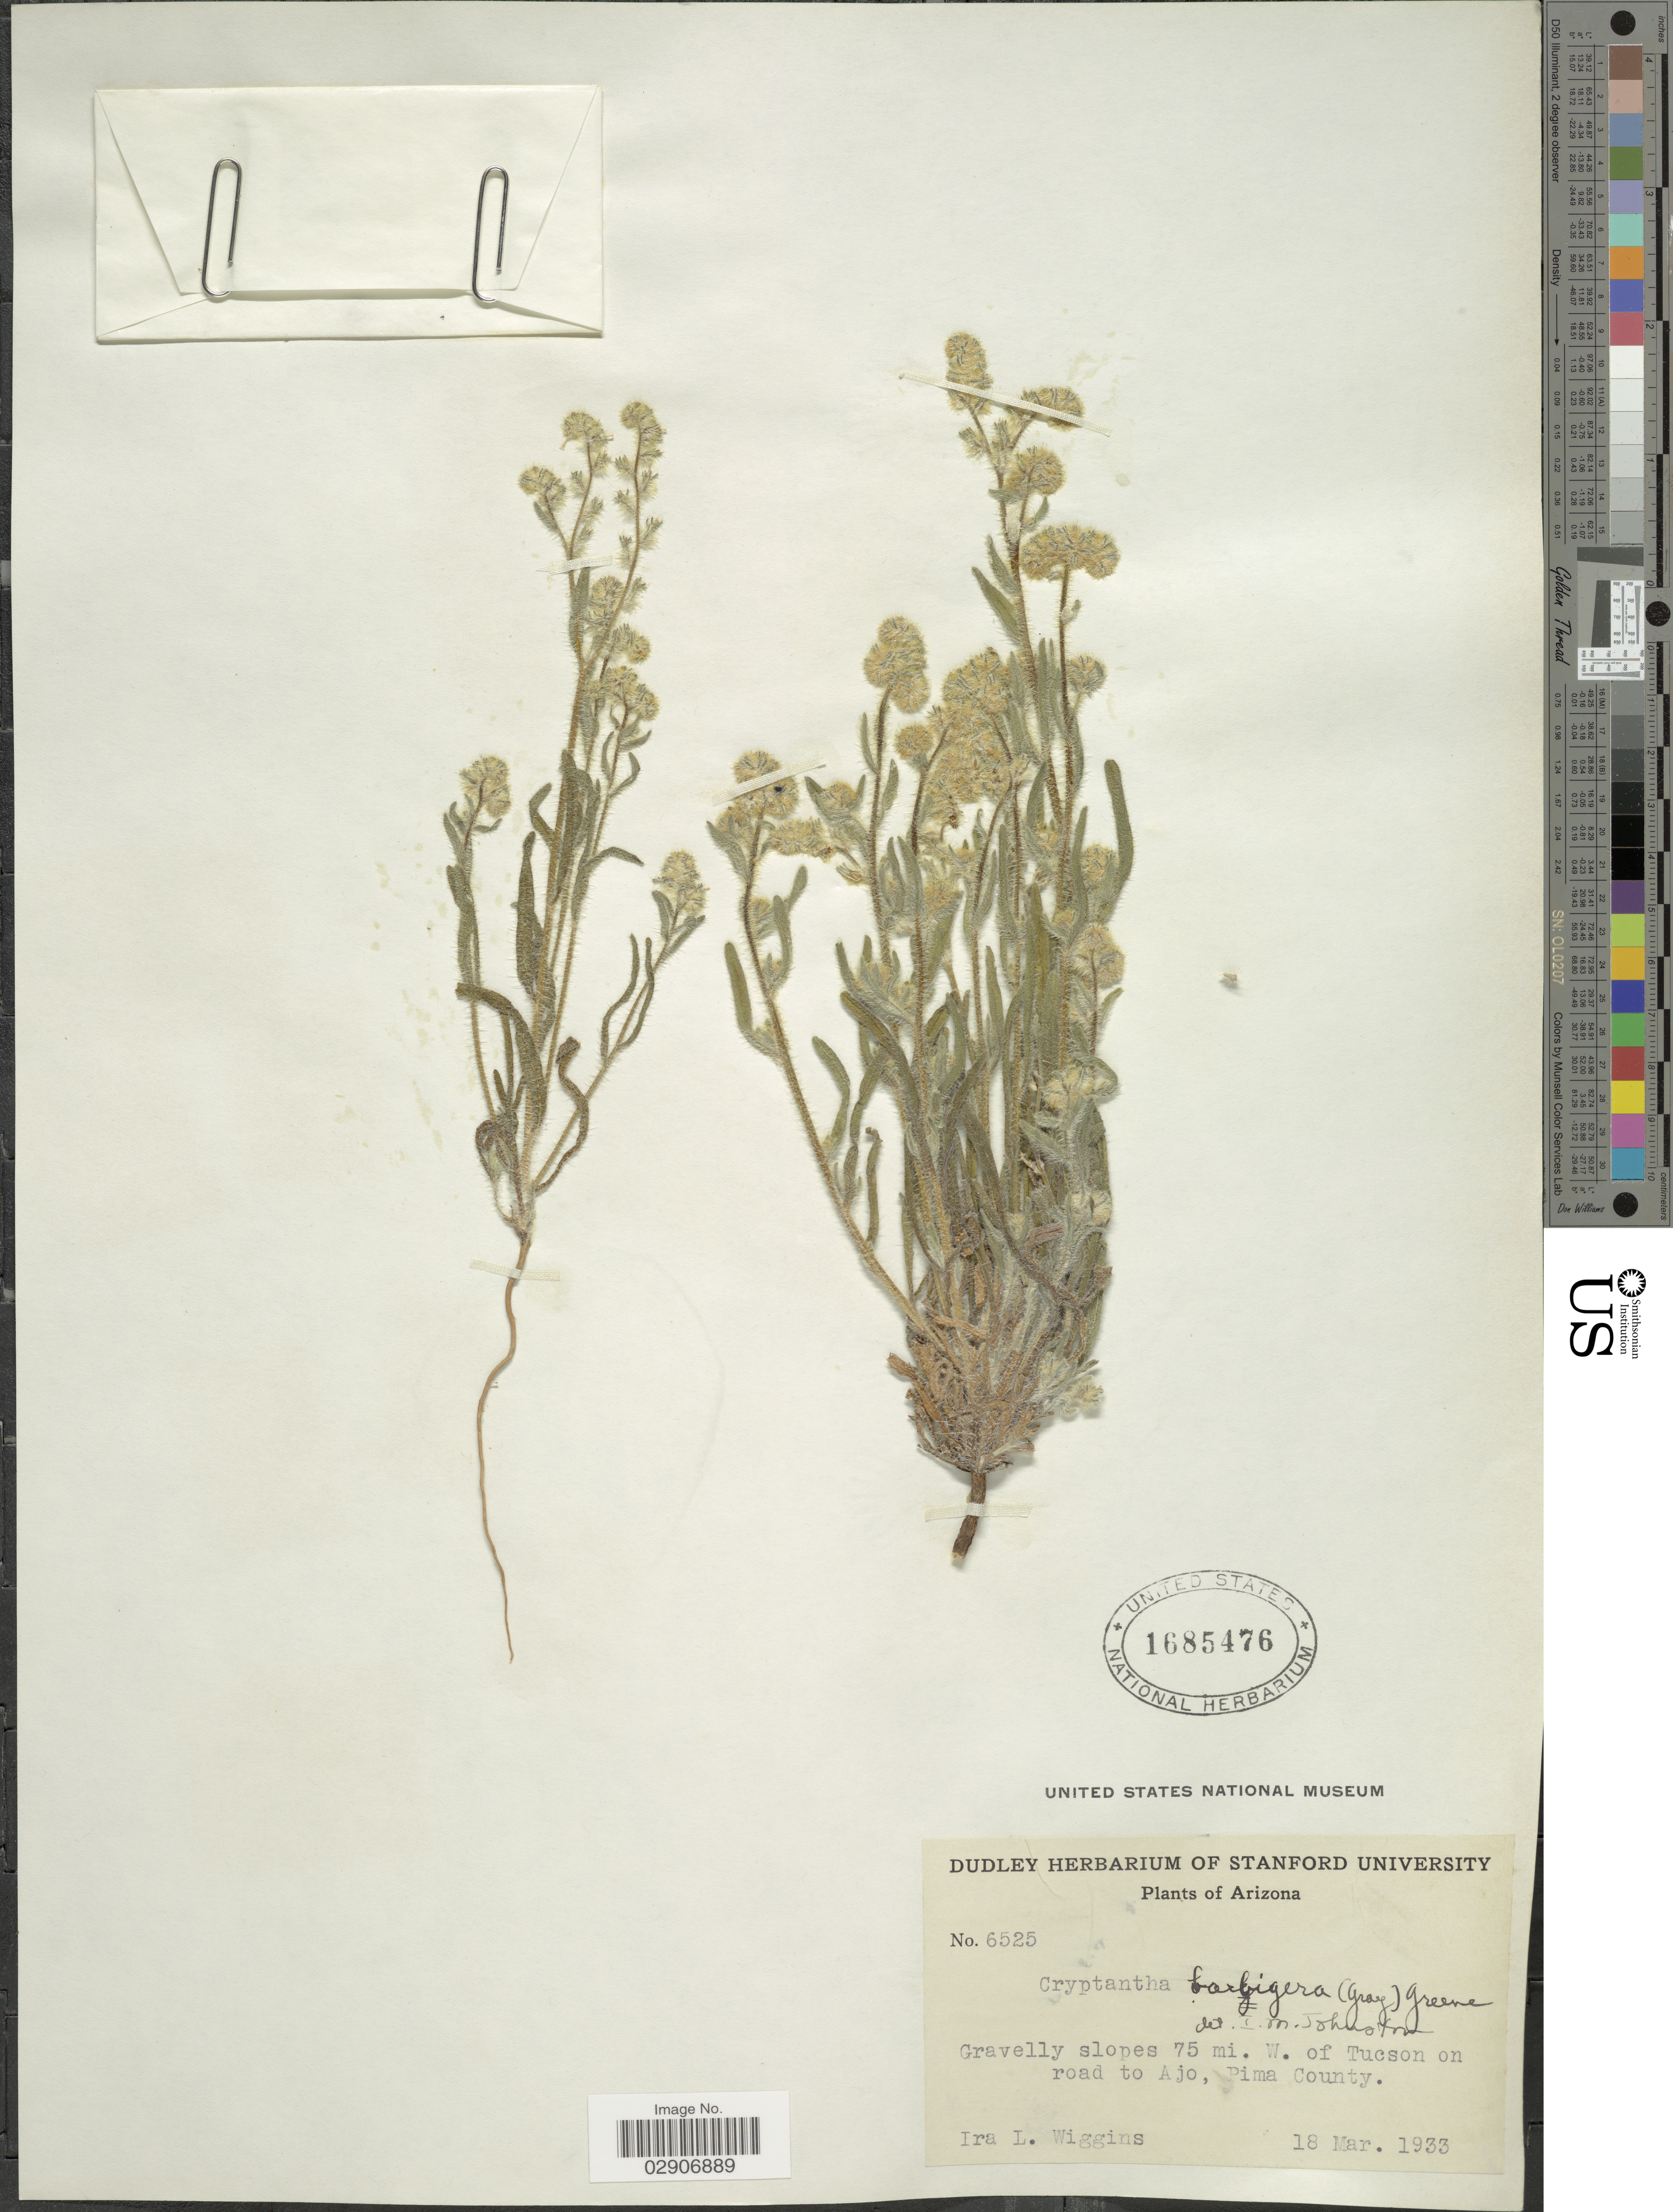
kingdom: Plantae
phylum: Tracheophyta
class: Magnoliopsida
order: Boraginales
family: Boraginaceae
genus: Cryptantha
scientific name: Cryptantha barbigera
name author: (A. Gray) Greene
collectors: I. L. Wiggins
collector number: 6525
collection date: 1933-03-18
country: United States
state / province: Arizona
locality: Gravelly slopes 75 mi. W. of Tucson on road to Ajo, Pima County.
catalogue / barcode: US 1685476